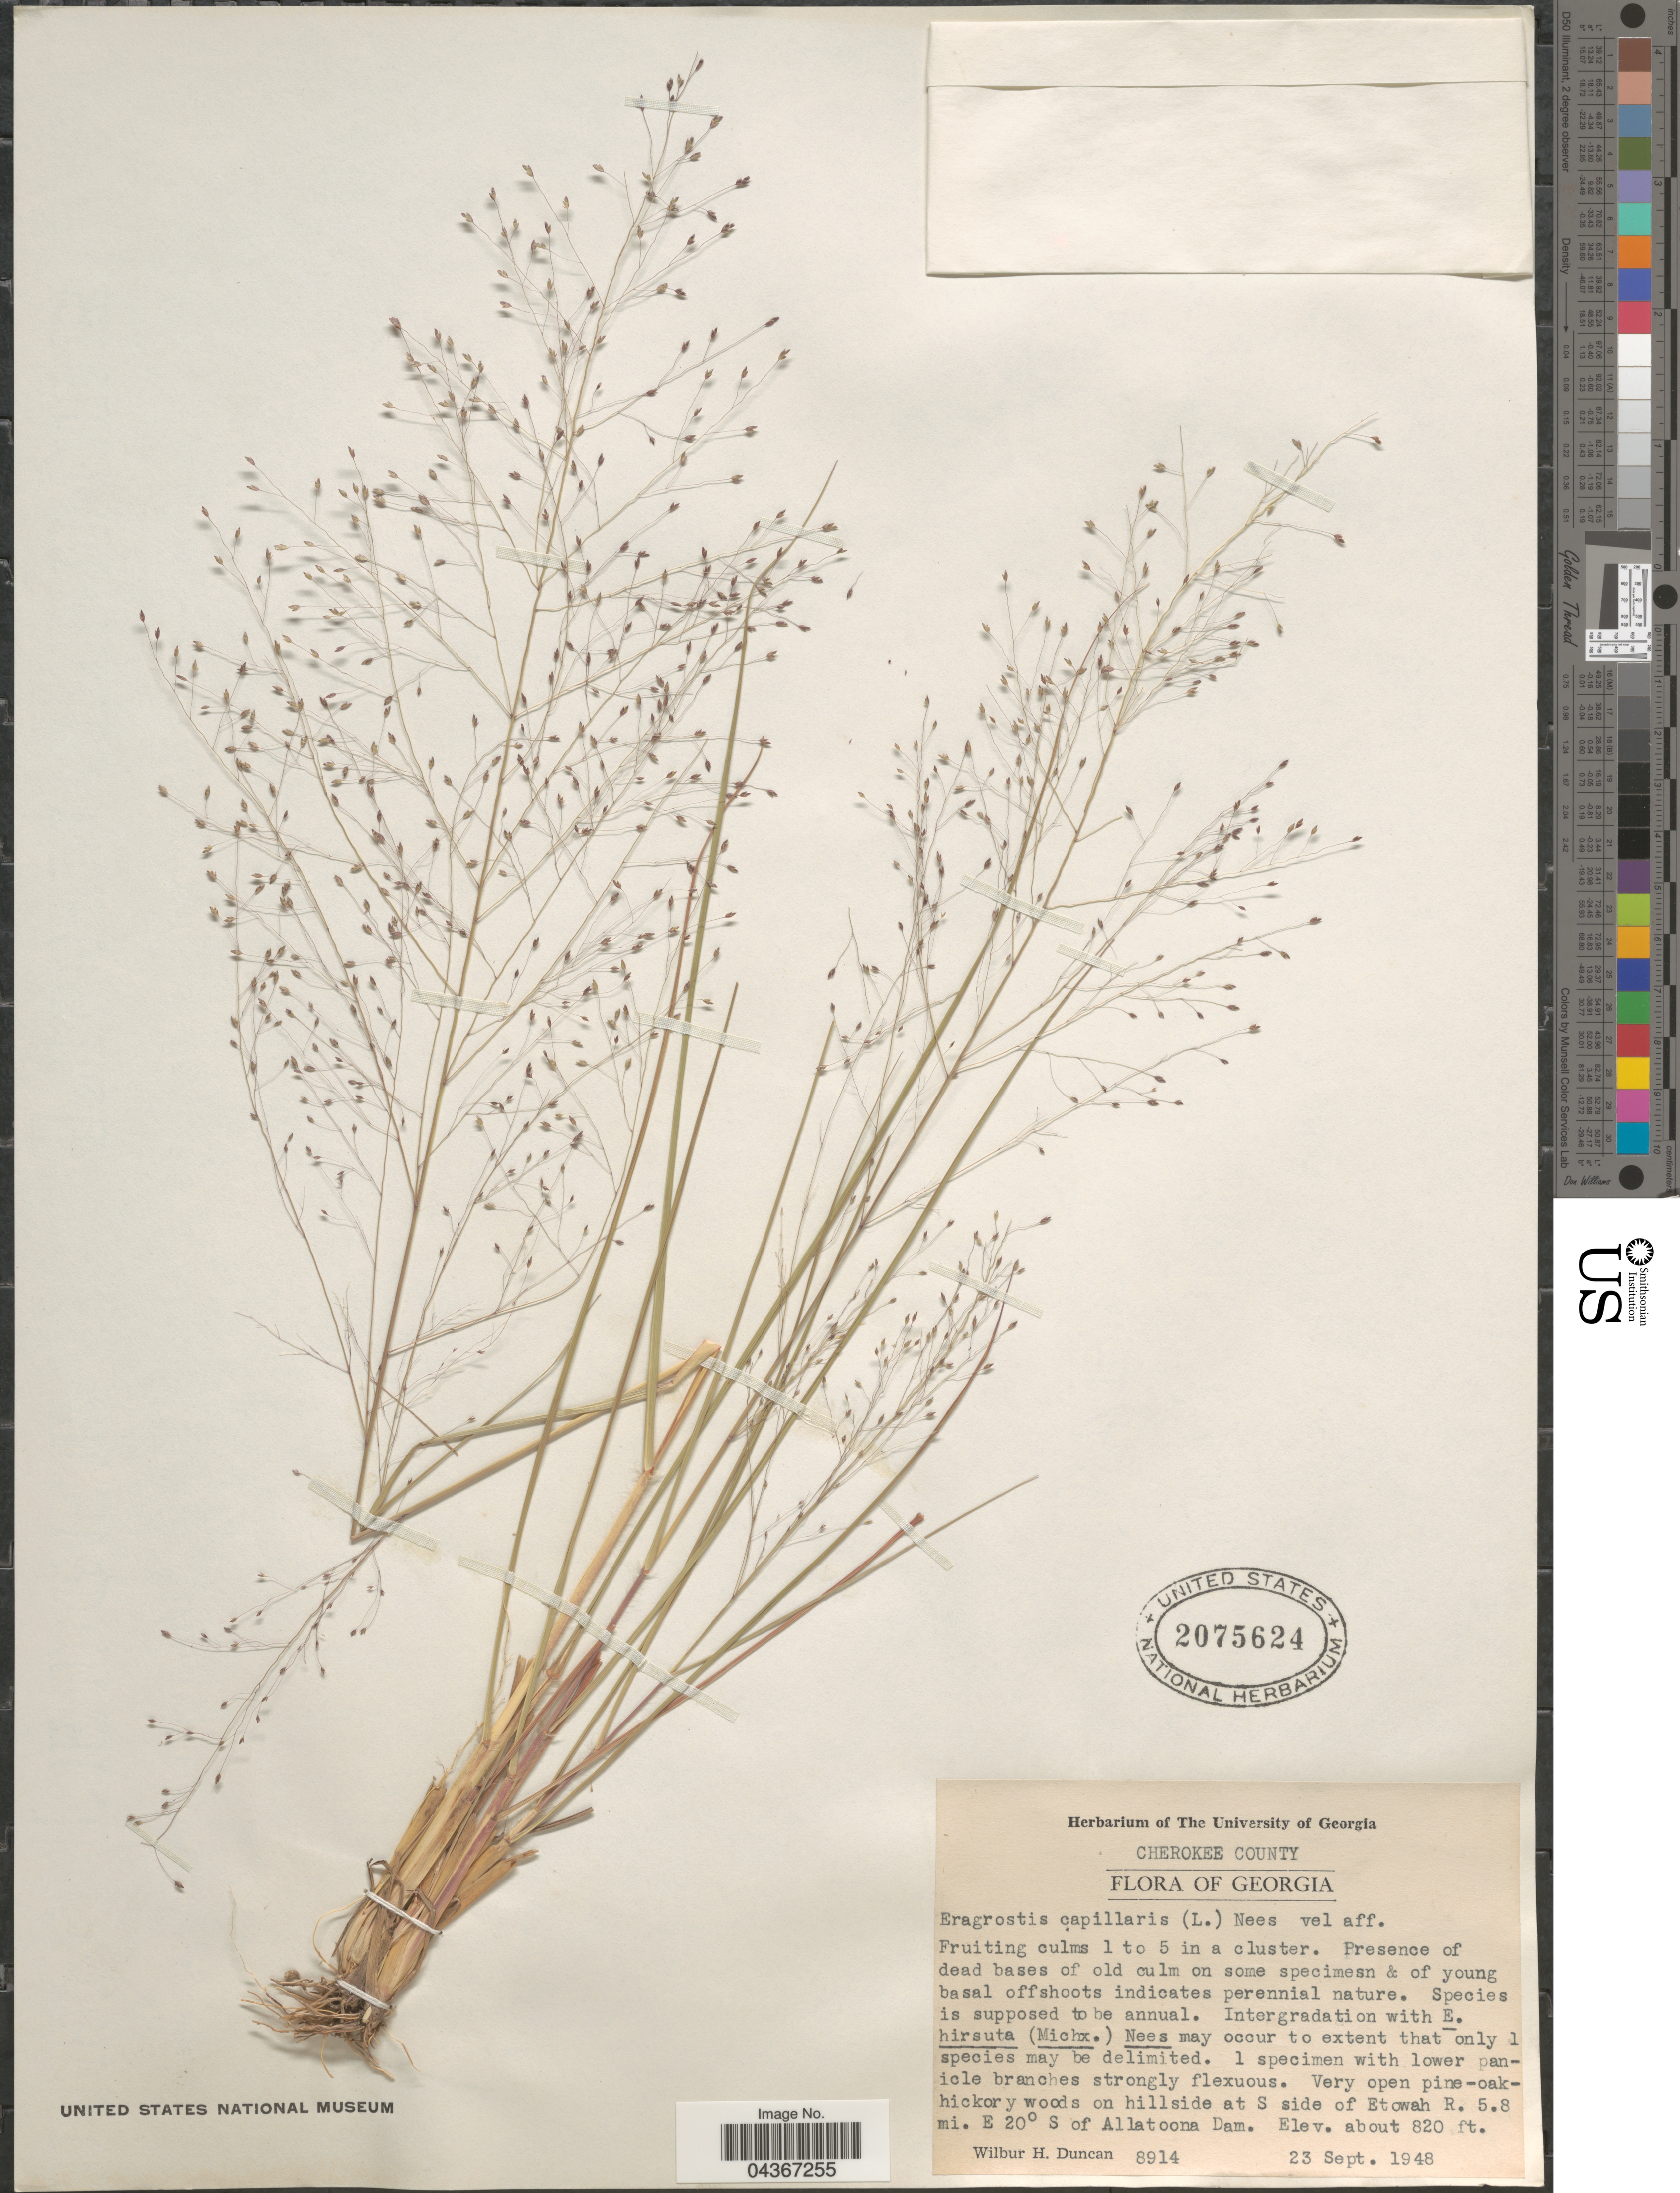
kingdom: Plantae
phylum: Tracheophyta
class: Liliopsida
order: Poales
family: Poaceae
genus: Eragrostis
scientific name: Eragrostis capillaris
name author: (L.) Nees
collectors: W. H. Duncan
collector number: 8914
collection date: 1948-09-23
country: United States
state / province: Georgia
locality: Cherokee County. On hillside at S side of Etowah R. 5.8 mi. E 20° S of Allatoona Dam.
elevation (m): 250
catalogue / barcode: US 2075624